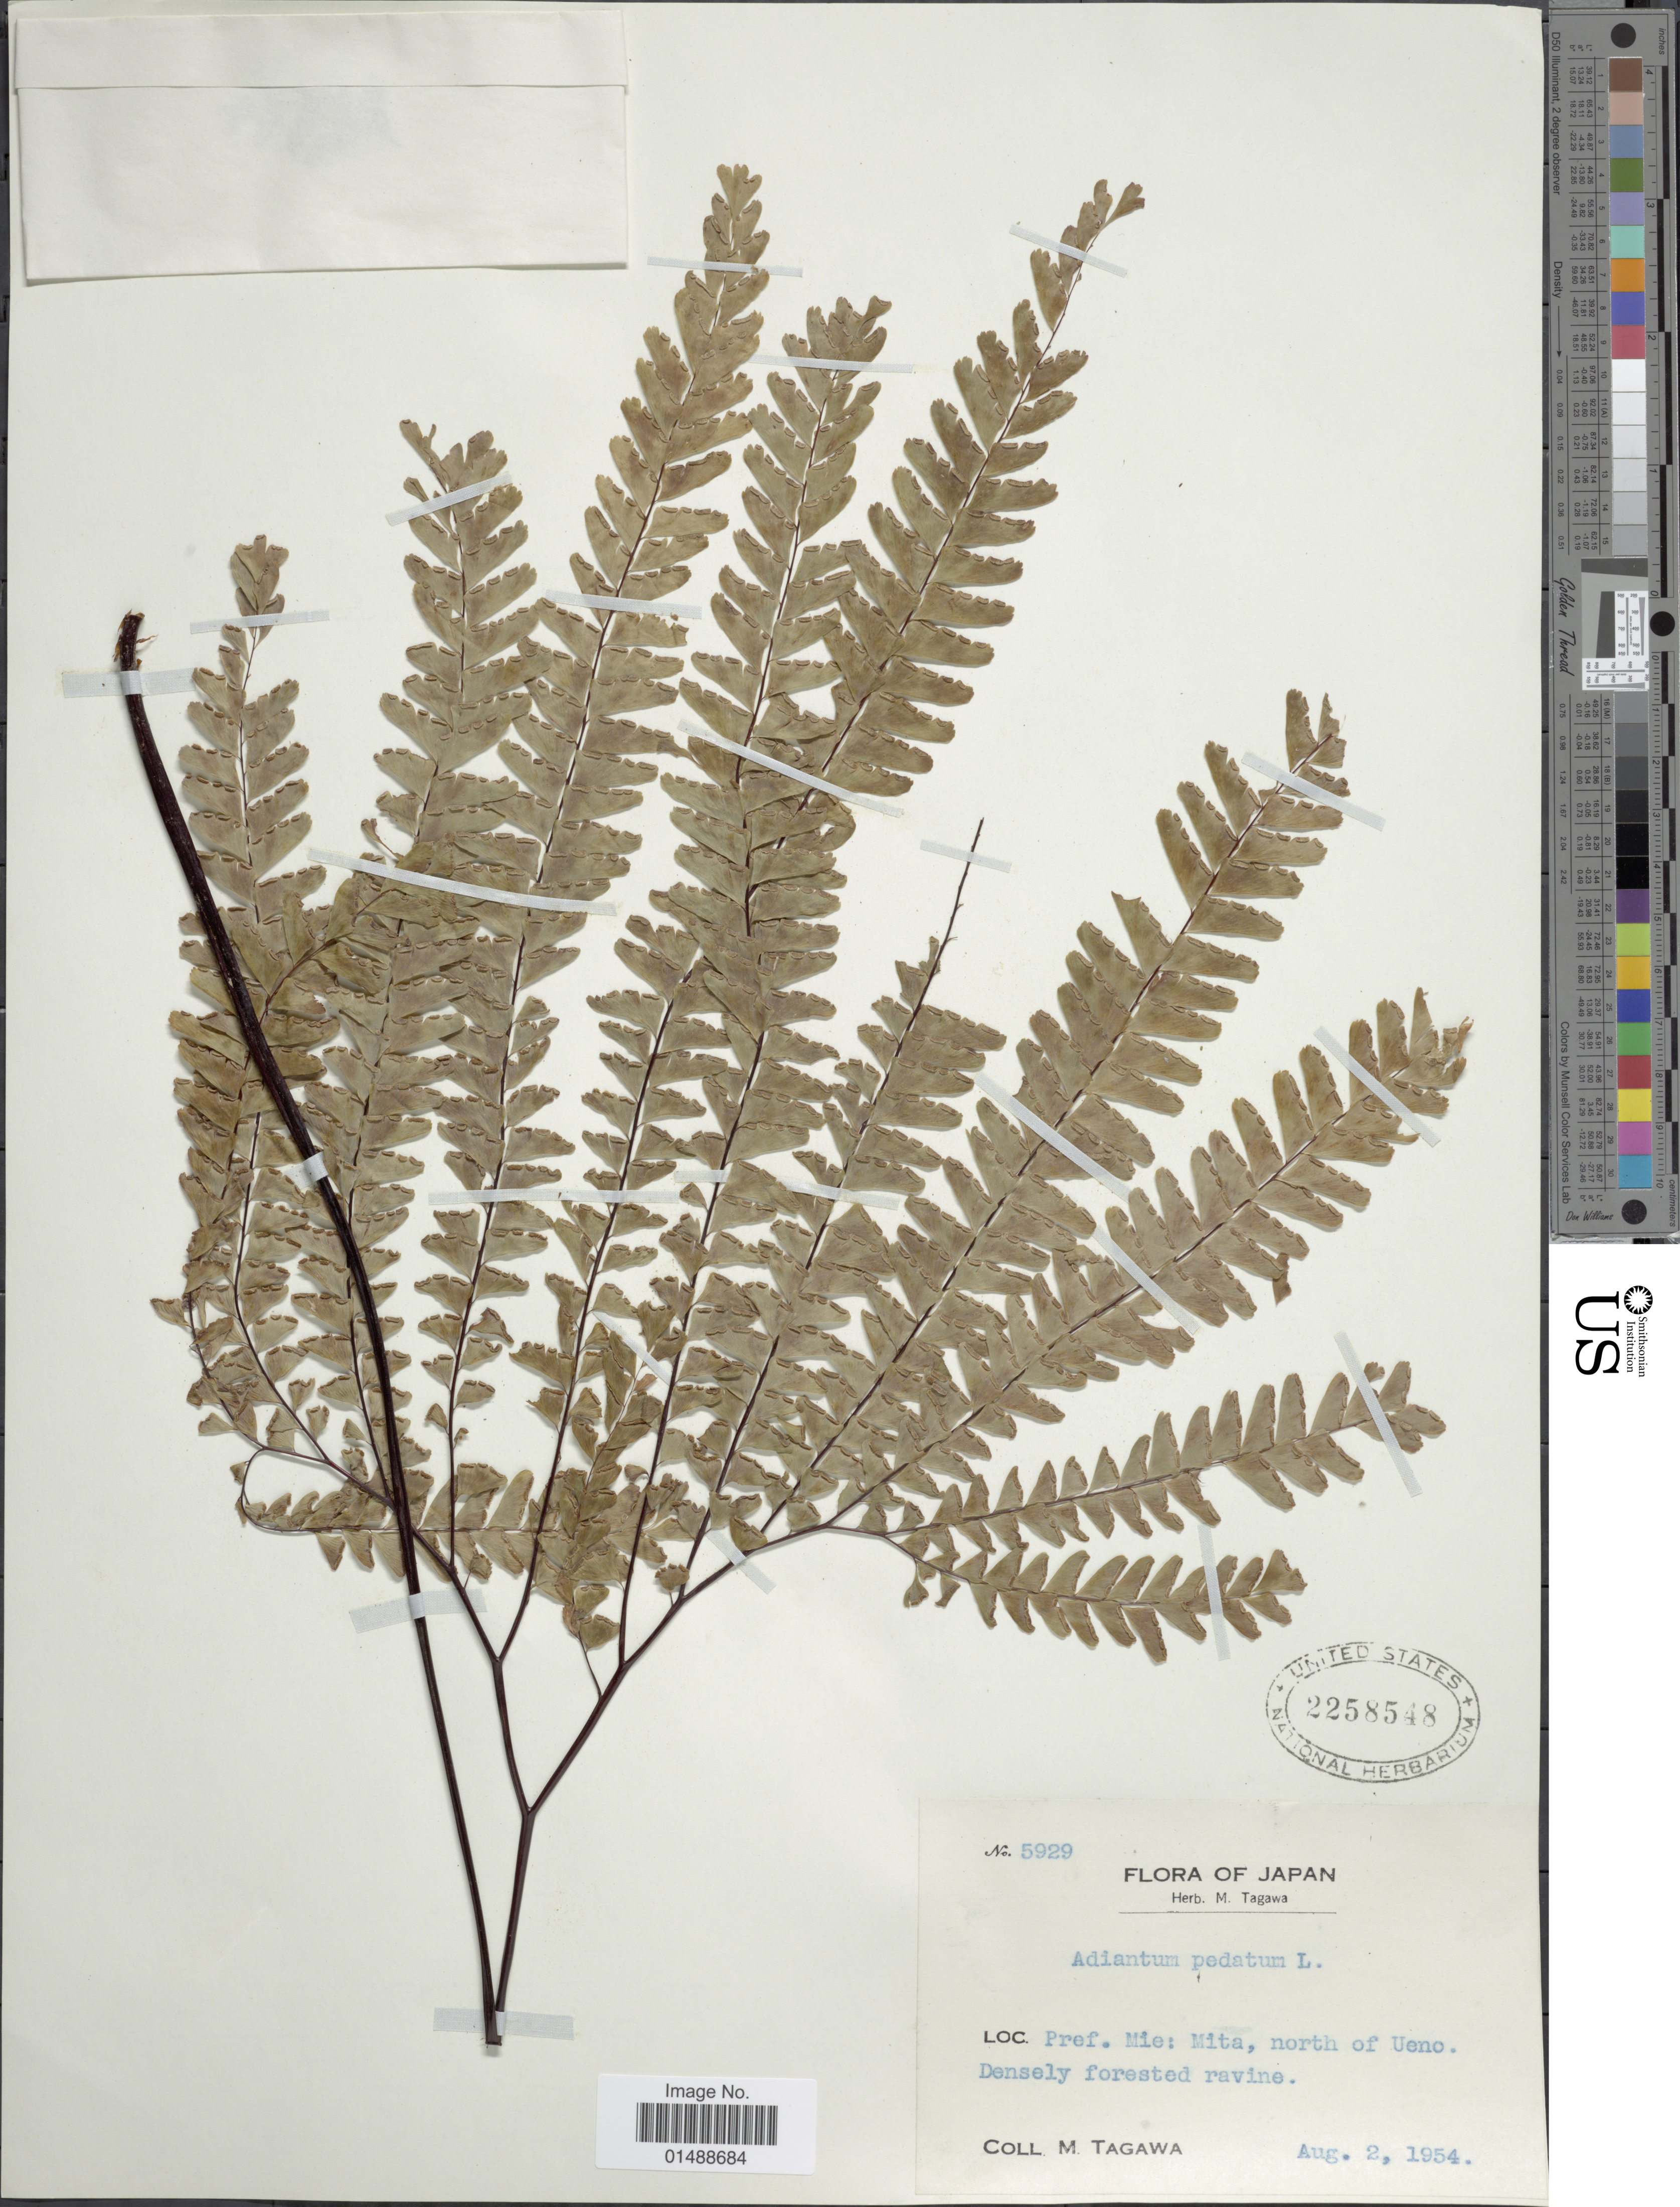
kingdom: Plantae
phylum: Tracheophyta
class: Polypodiopsida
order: Polypodiales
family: Pteridaceae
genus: Adiantum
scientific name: Adiantum pedatum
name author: L.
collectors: M. Tagawa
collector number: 5929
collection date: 1954-08-02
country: Japan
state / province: Mie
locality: Japan, Pref. Mie: Mita, north of Ueno.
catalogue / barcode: US 2258548